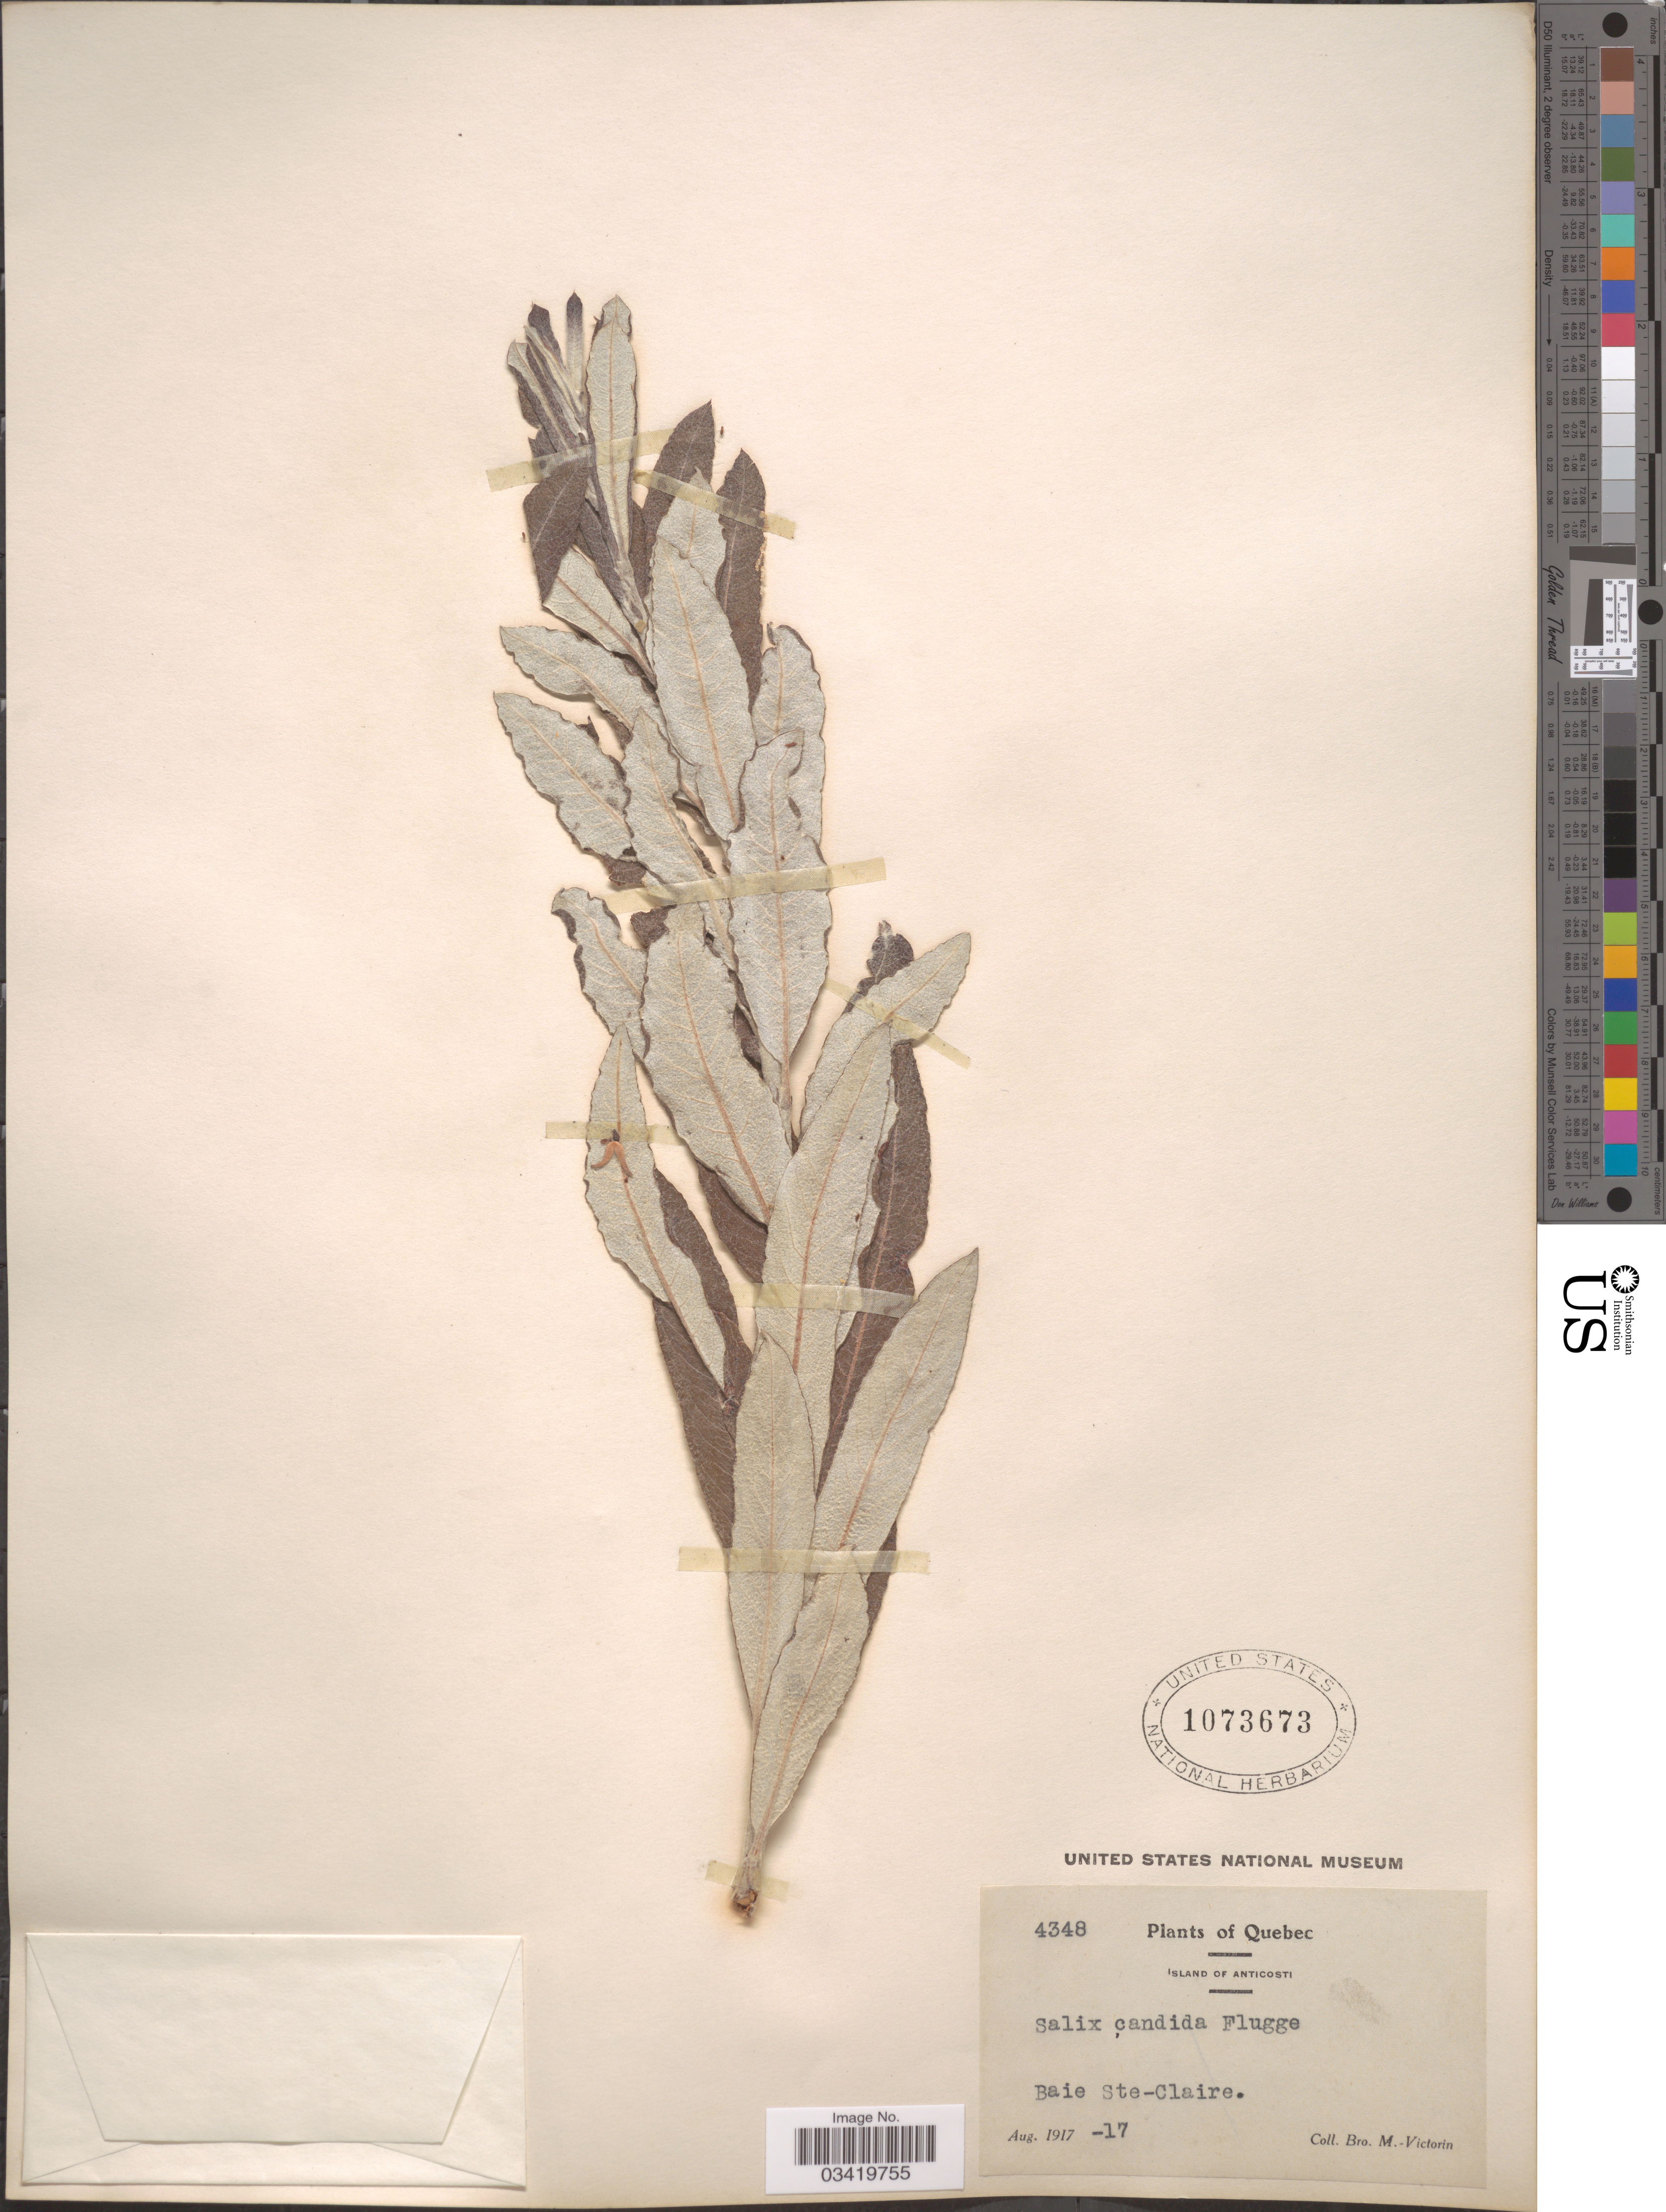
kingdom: Plantae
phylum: Tracheophyta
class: Magnoliopsida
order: Malpighiales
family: Salicaceae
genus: Salix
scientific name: Salix candida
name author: Flüggé ex Willd.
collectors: Fr. Marie-Victorin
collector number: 4348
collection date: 1917-08-17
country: Canada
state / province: Quebec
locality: Island of Anticosti. Baie Ste-Claire.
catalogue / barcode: US 1073673